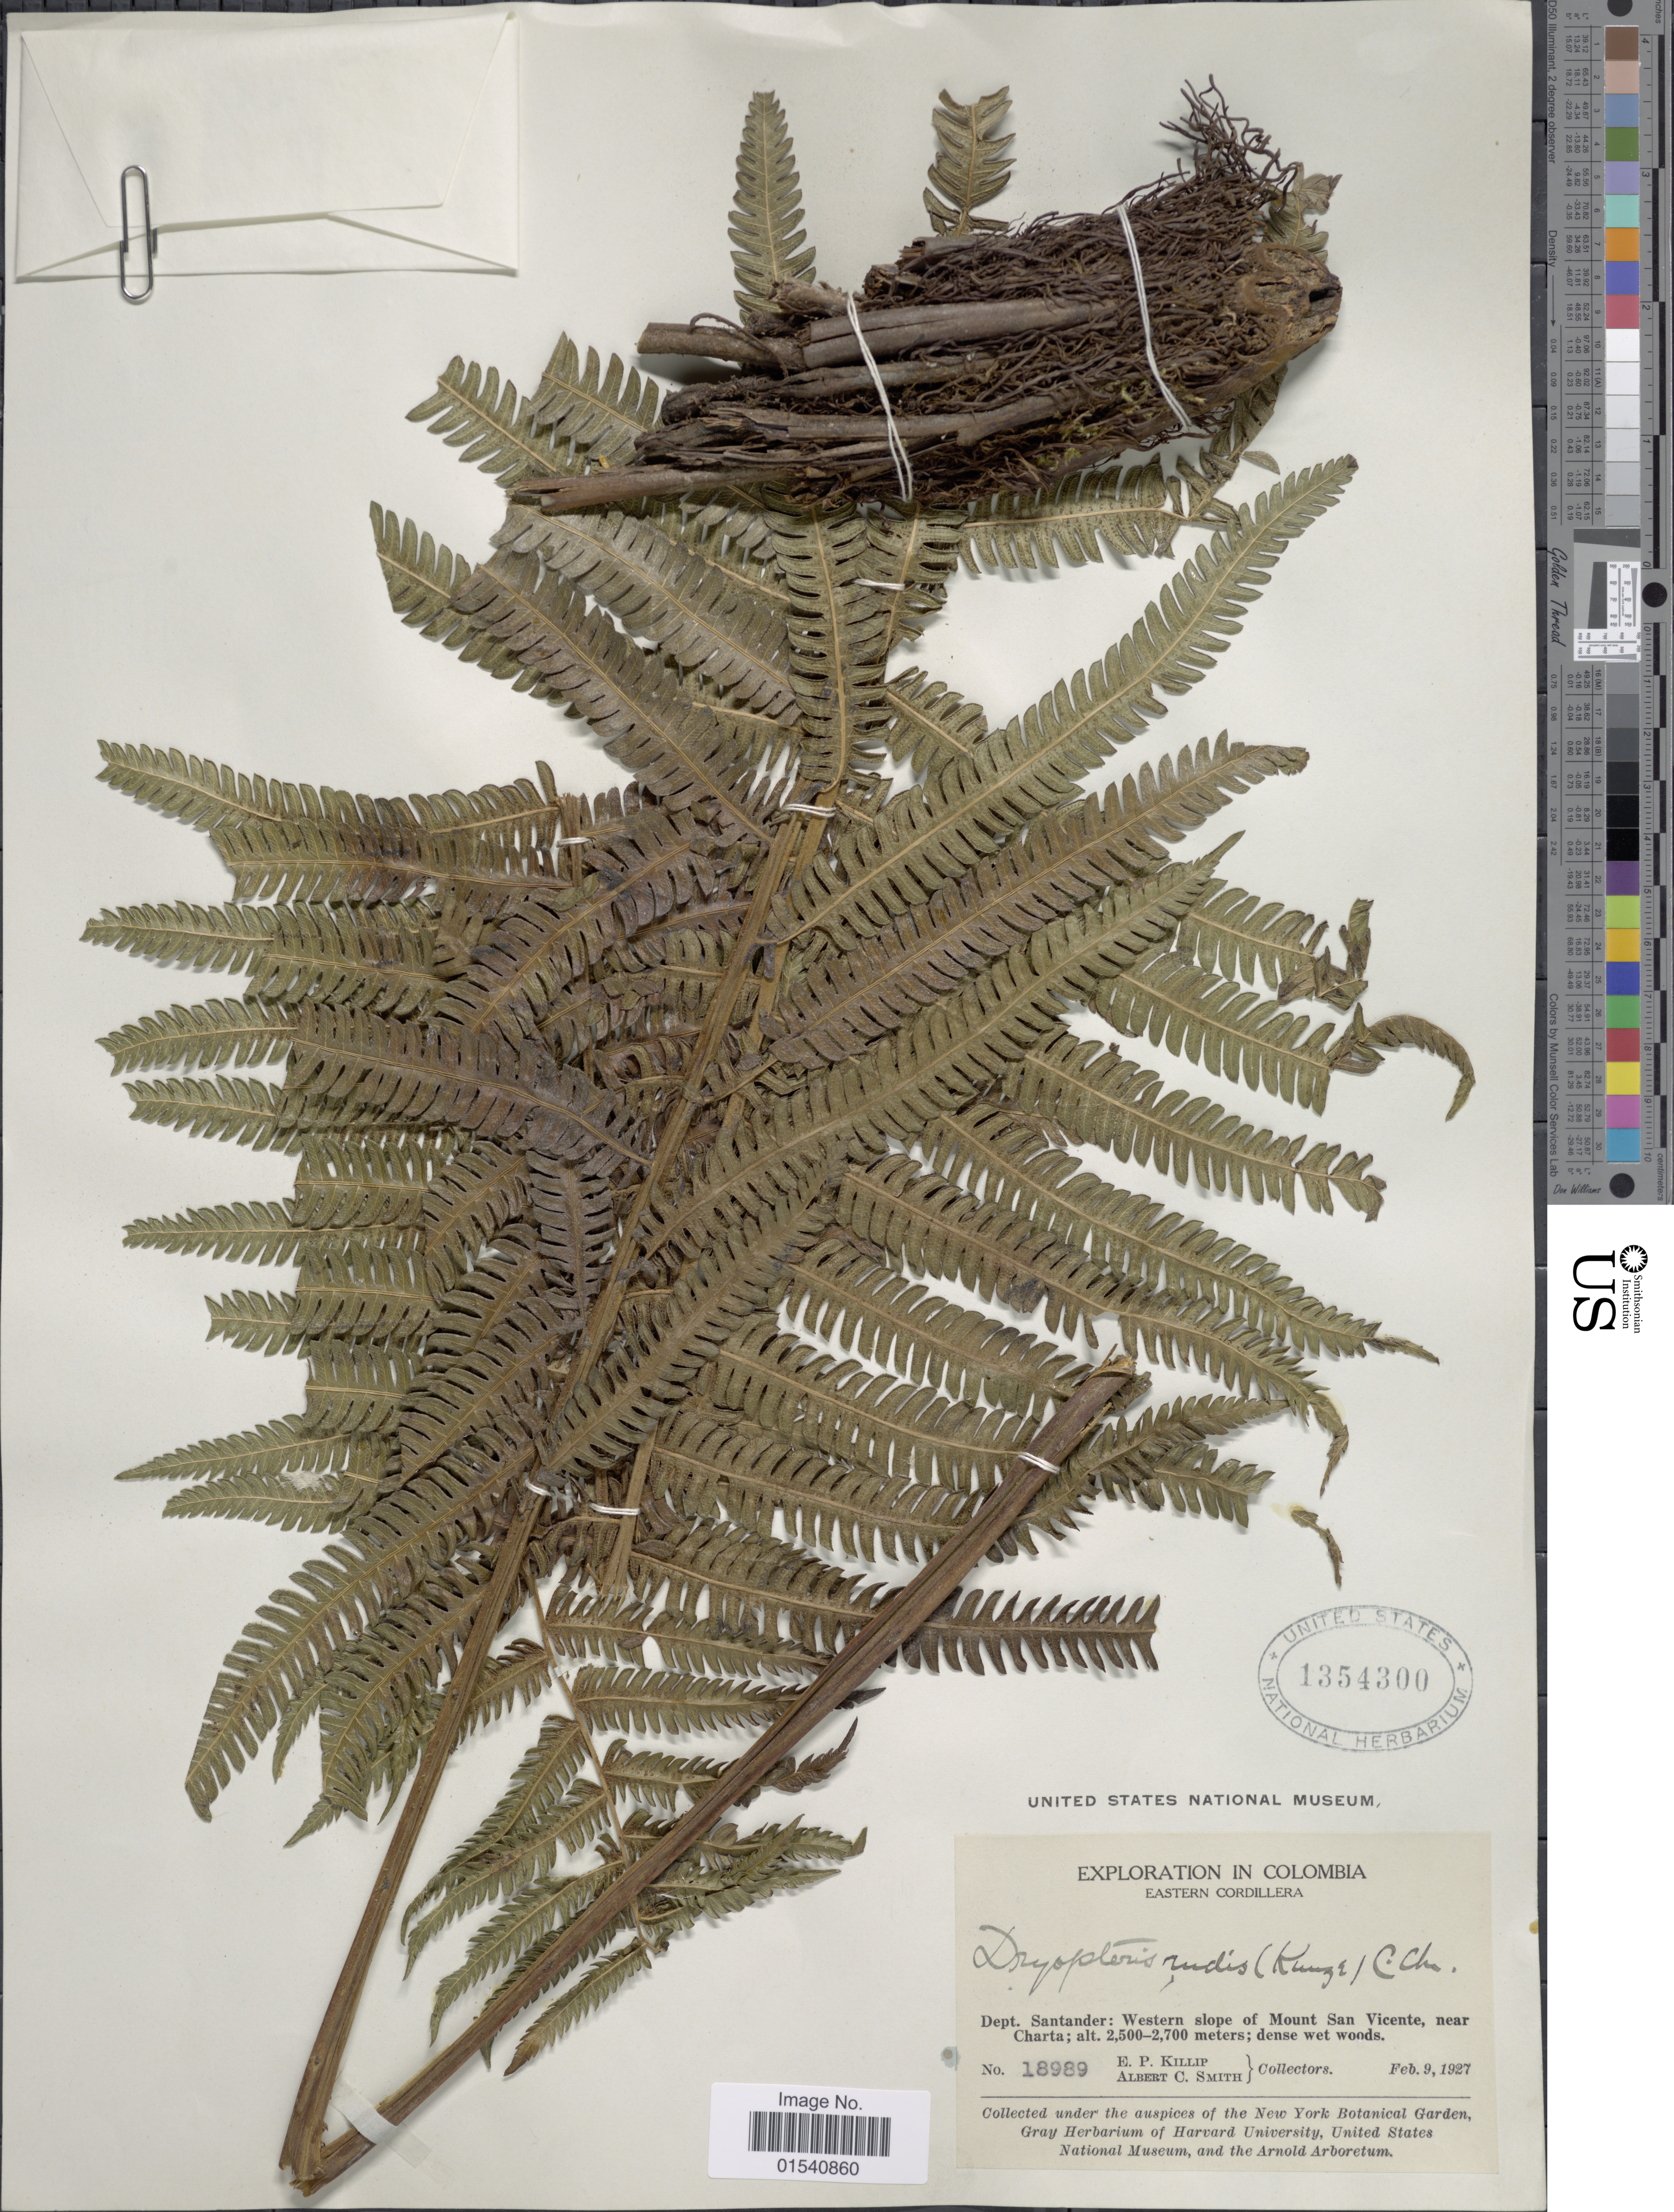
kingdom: Plantae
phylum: Tracheophyta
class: Polypodiopsida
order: Polypodiales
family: Thelypteridaceae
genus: Amauropelta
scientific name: Amauropelta rudis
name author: (Kunze) Pic. Serm.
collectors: E. P. Killip & A. C. Smith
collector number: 18989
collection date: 1927-02-09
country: Colombia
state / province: Santander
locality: Eastern Cordillera, Dept. Santander: Western slope of Mount San Vicente, near Charta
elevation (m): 2500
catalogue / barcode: US 1354300